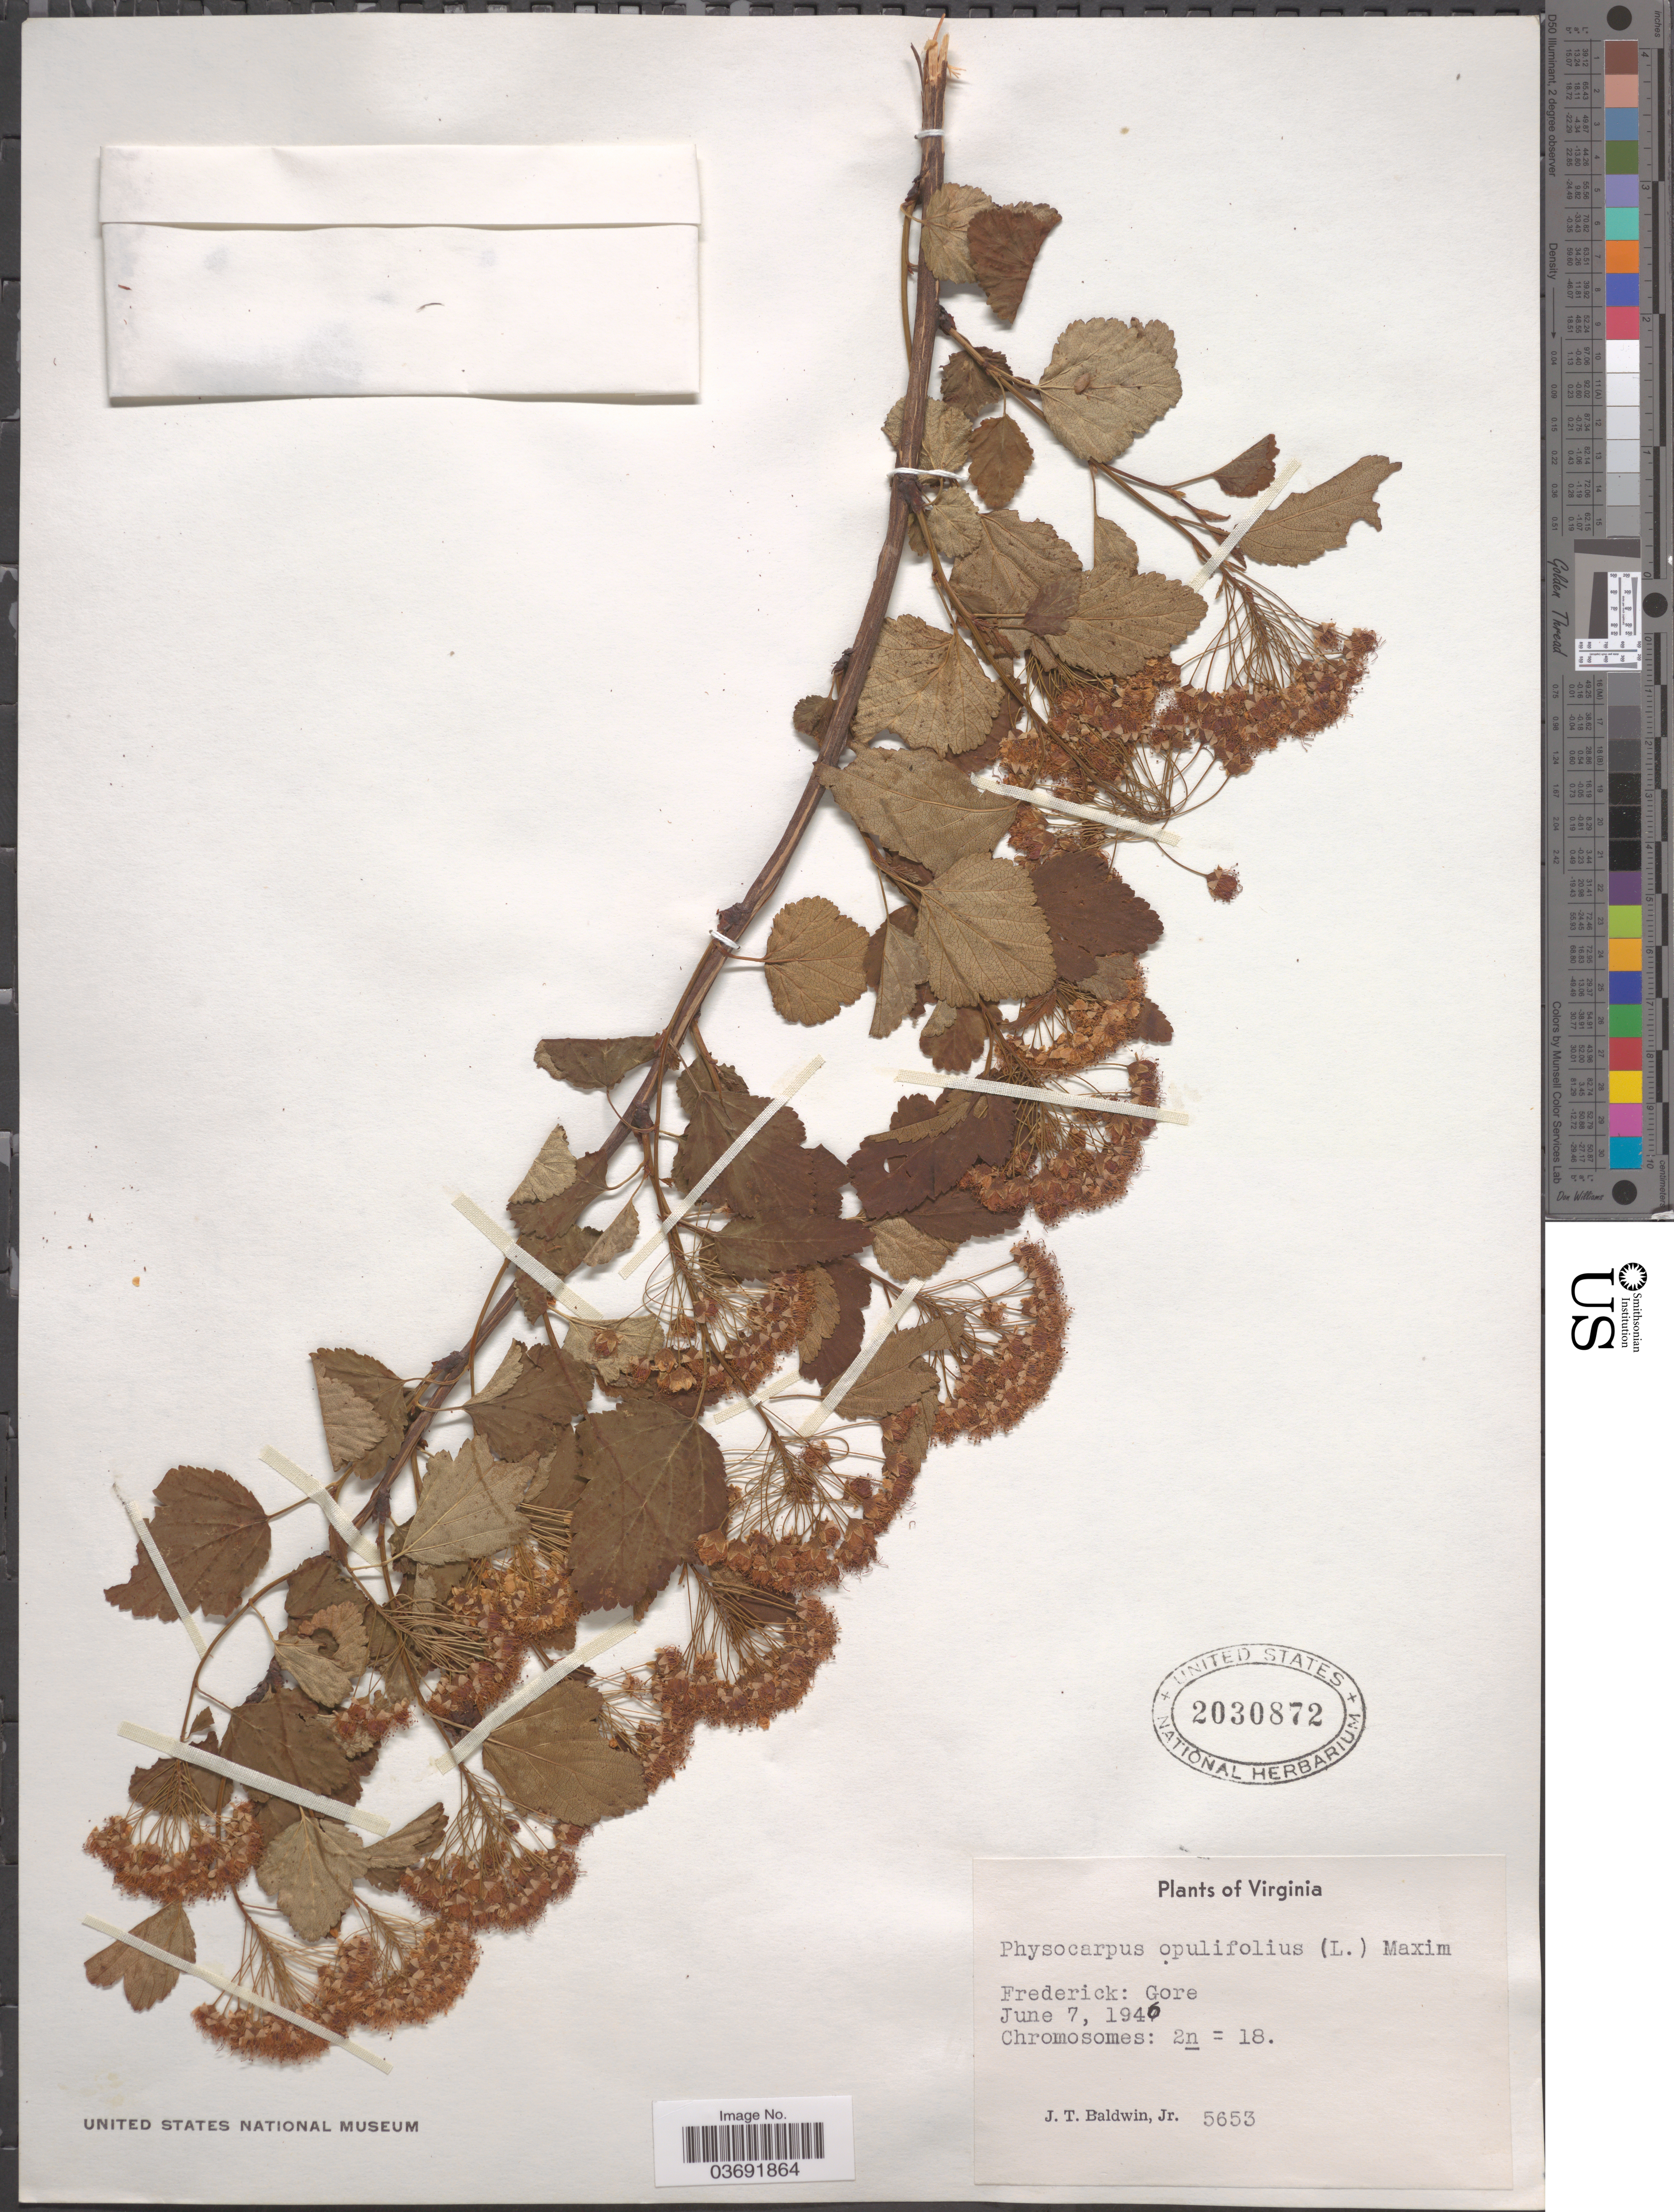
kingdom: Plantae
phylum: Tracheophyta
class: Magnoliopsida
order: Rosales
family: Rosaceae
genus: Physocarpus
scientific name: Physocarpus opulifolius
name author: (L.) Maxim.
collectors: J. T. Baldwin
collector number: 5653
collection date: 1946-06-07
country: United States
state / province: Virginia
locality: Frederick: Gore.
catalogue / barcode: US 2030872